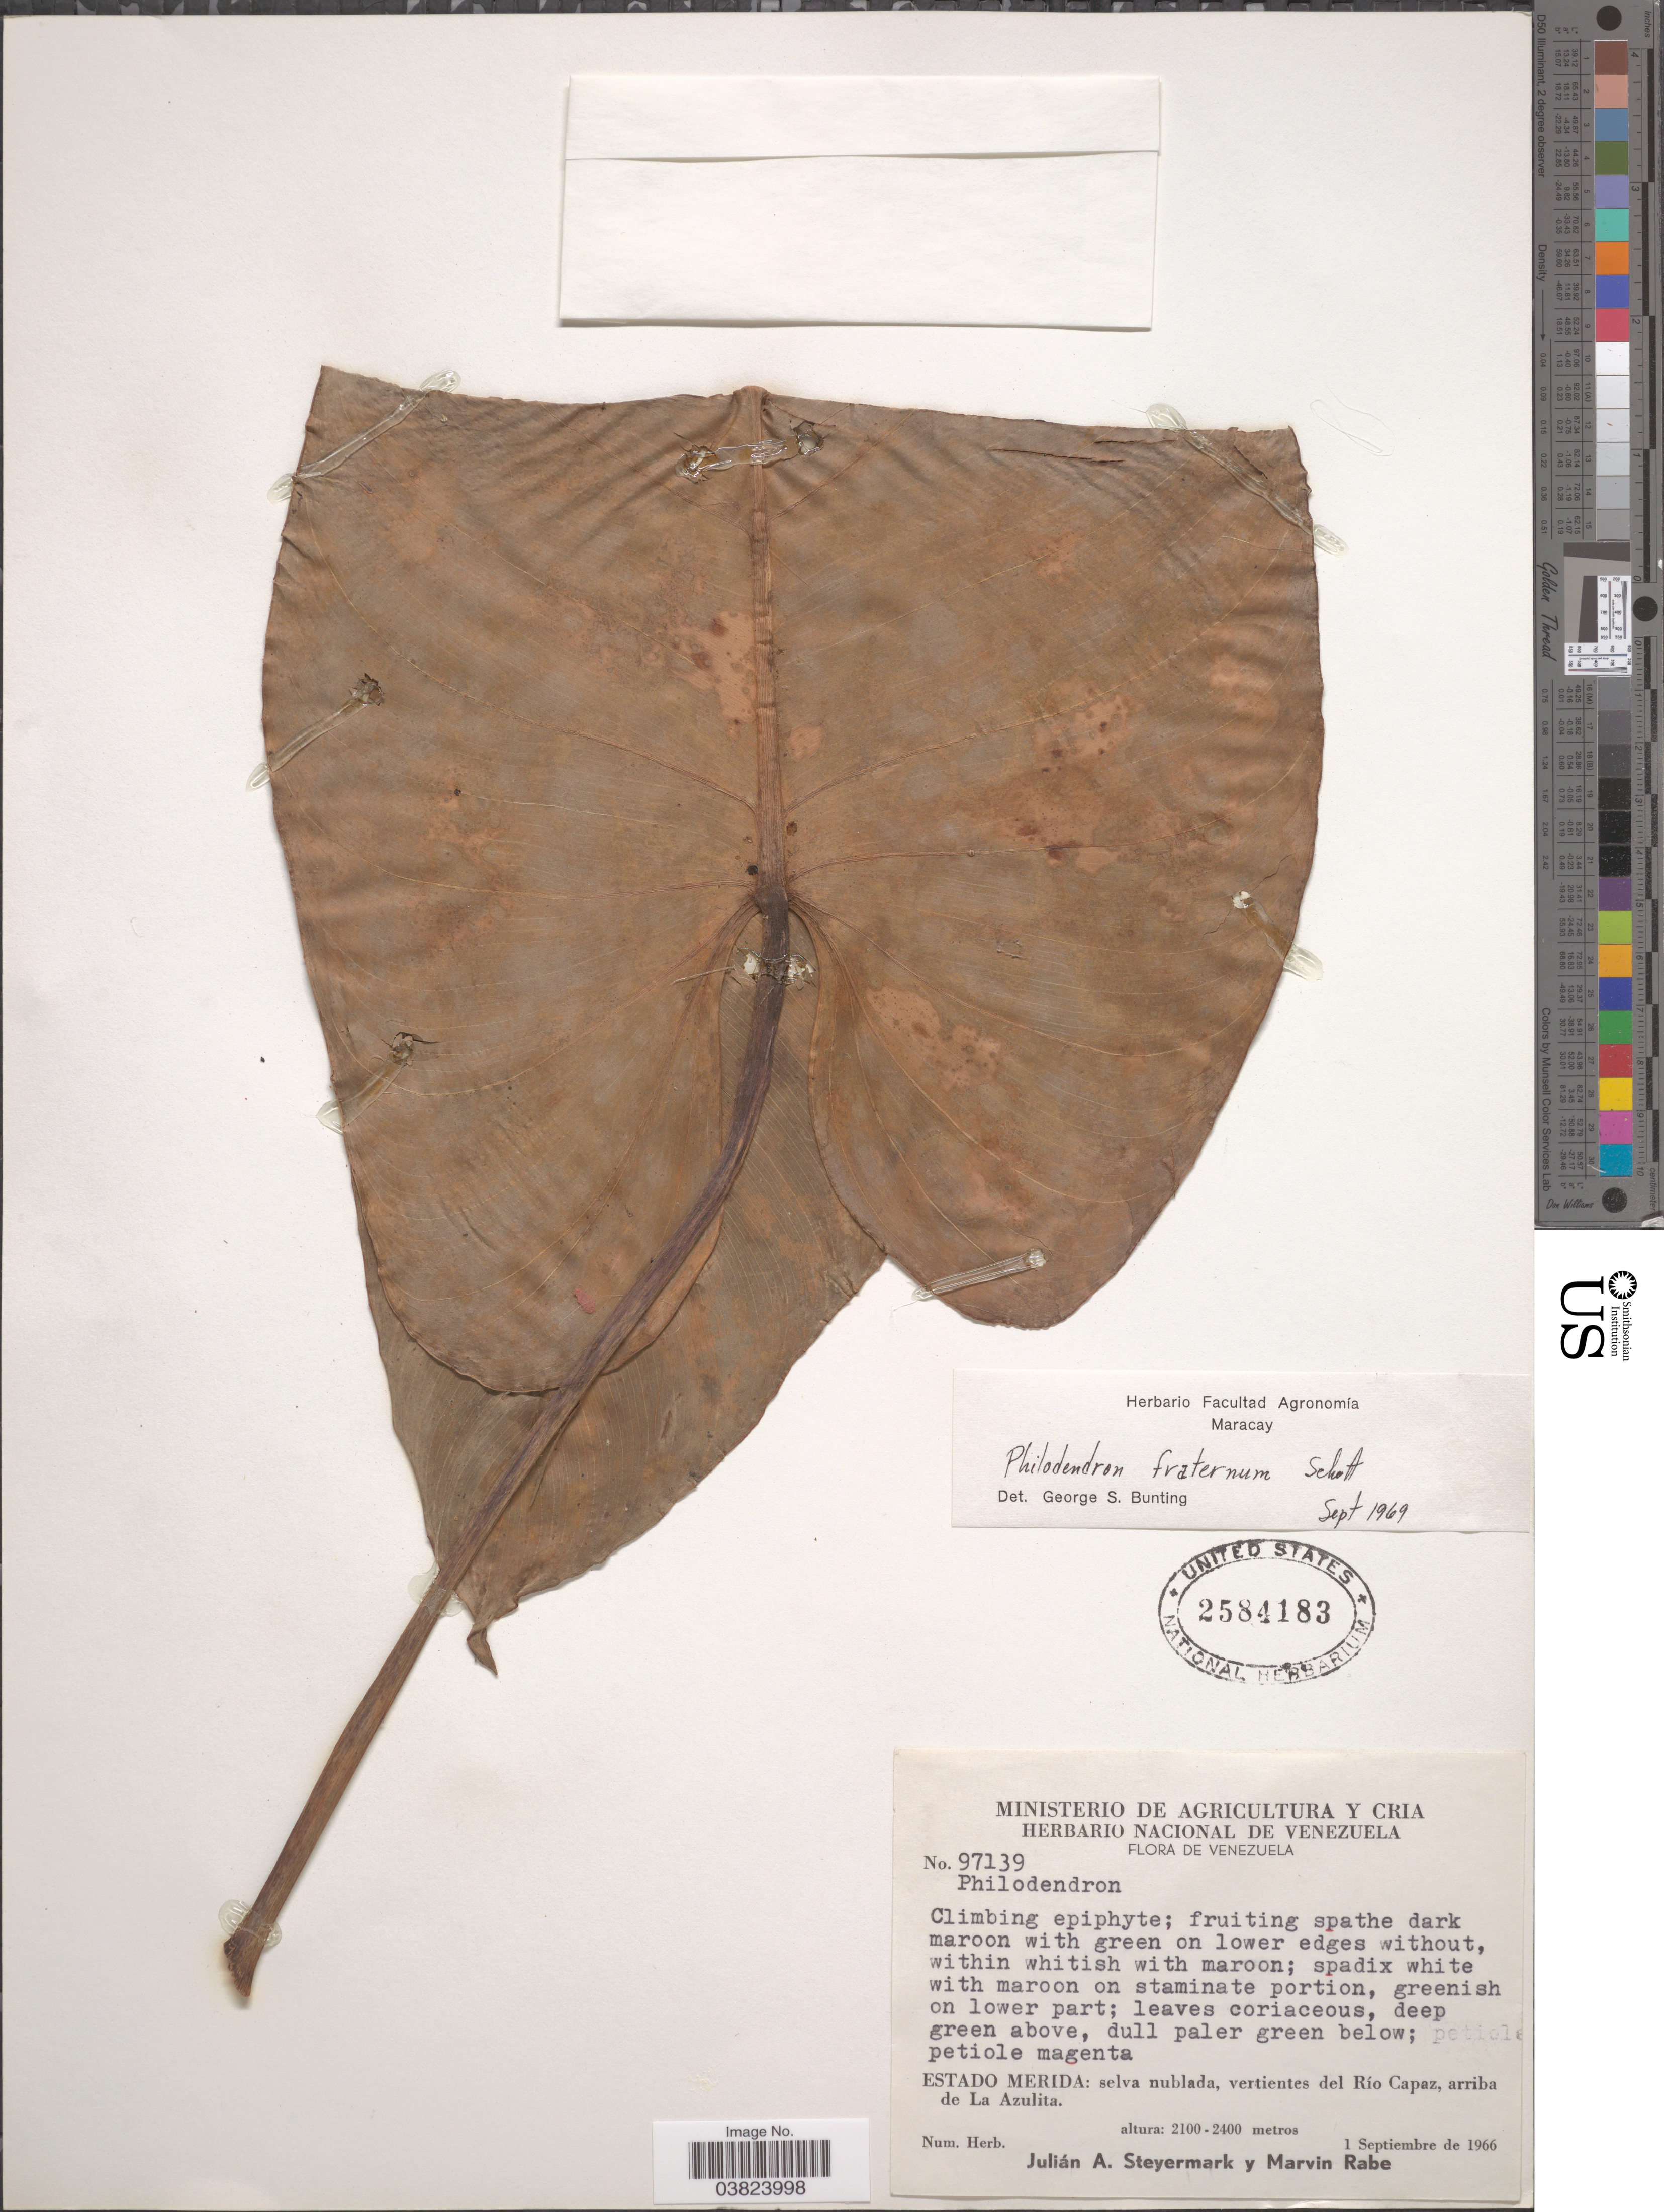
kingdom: Plantae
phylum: Tracheophyta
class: Liliopsida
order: Alismatales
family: Araceae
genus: Philodendron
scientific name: Philodendron fraternum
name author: Schott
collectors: J. Steyermark & M. Rabe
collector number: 97139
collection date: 1966-09-01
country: Venezuela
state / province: Merida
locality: Selva nublada, vertientes del Río Capez, arriba de La Azulita.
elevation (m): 2100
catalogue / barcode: US 2584183